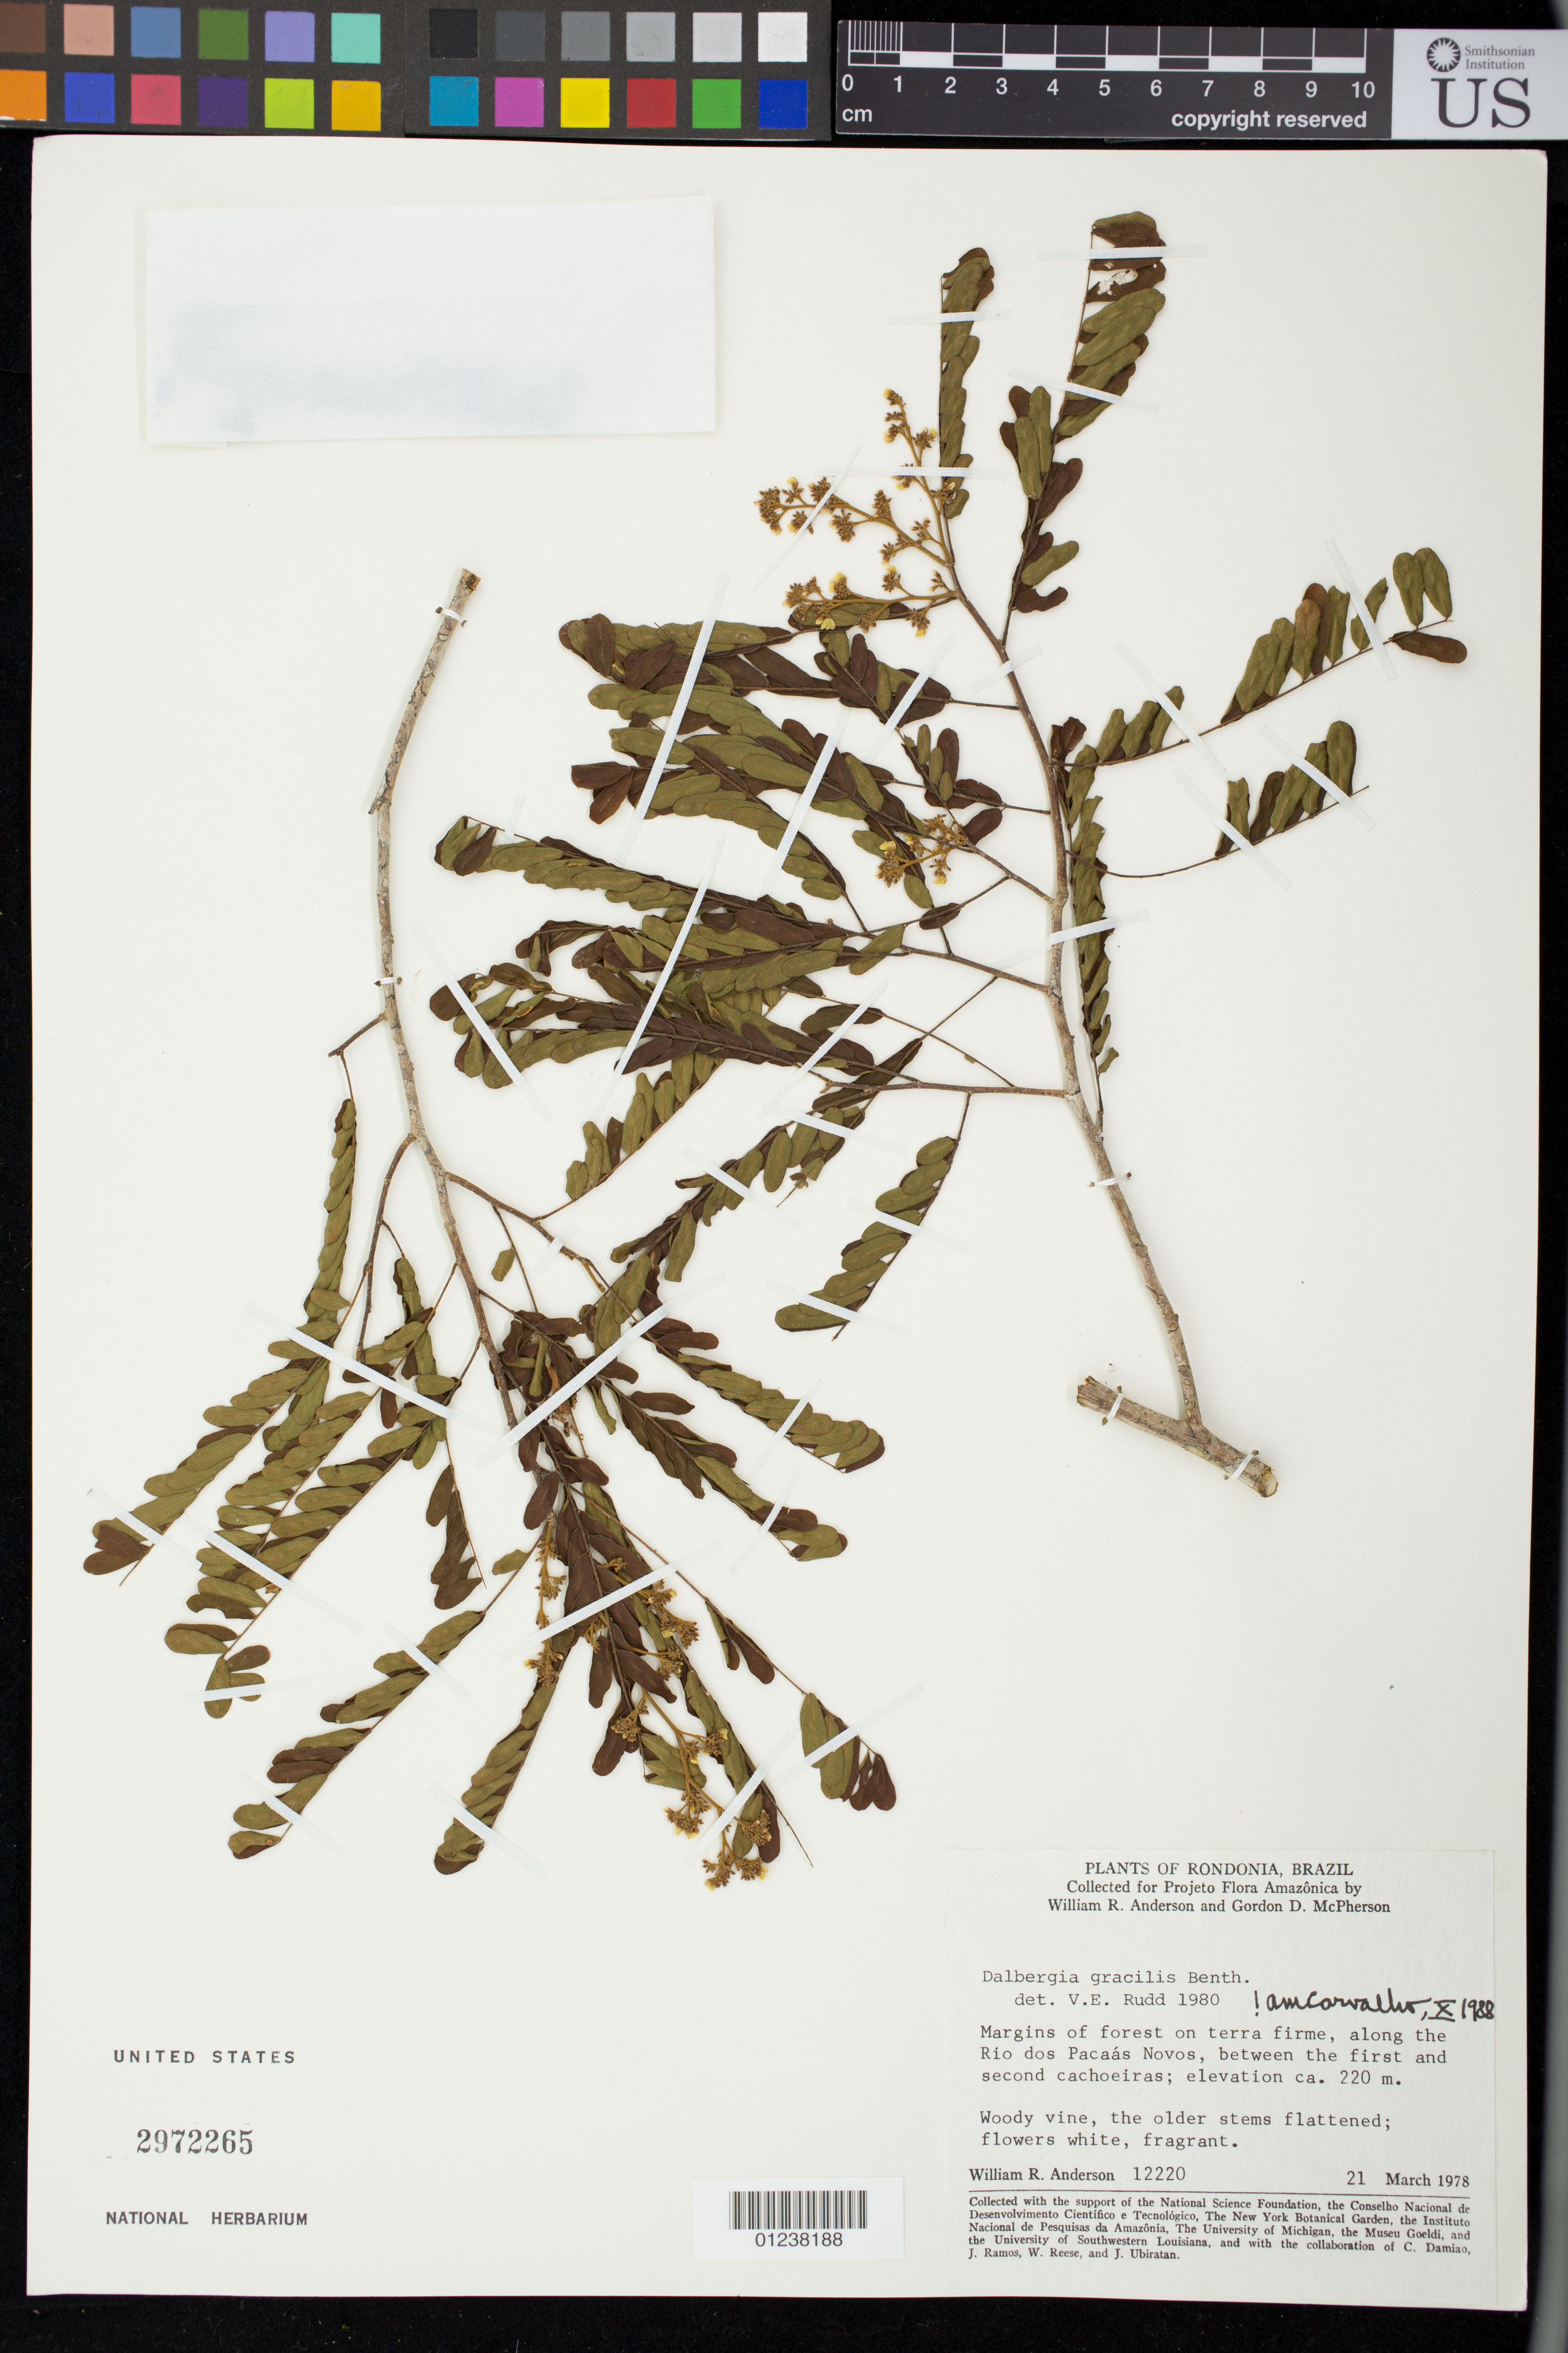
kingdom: Plantae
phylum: Tracheophyta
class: Magnoliopsida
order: Fabales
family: Fabaceae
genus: Dalbergia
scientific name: Dalbergia gracilis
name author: Benth.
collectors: W. Anderson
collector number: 12220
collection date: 1978-03-21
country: Brazil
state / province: Rondonia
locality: Along the Rio dos Pacaas Novos, between the first and second cachoeiras.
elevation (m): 220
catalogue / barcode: US 2972265